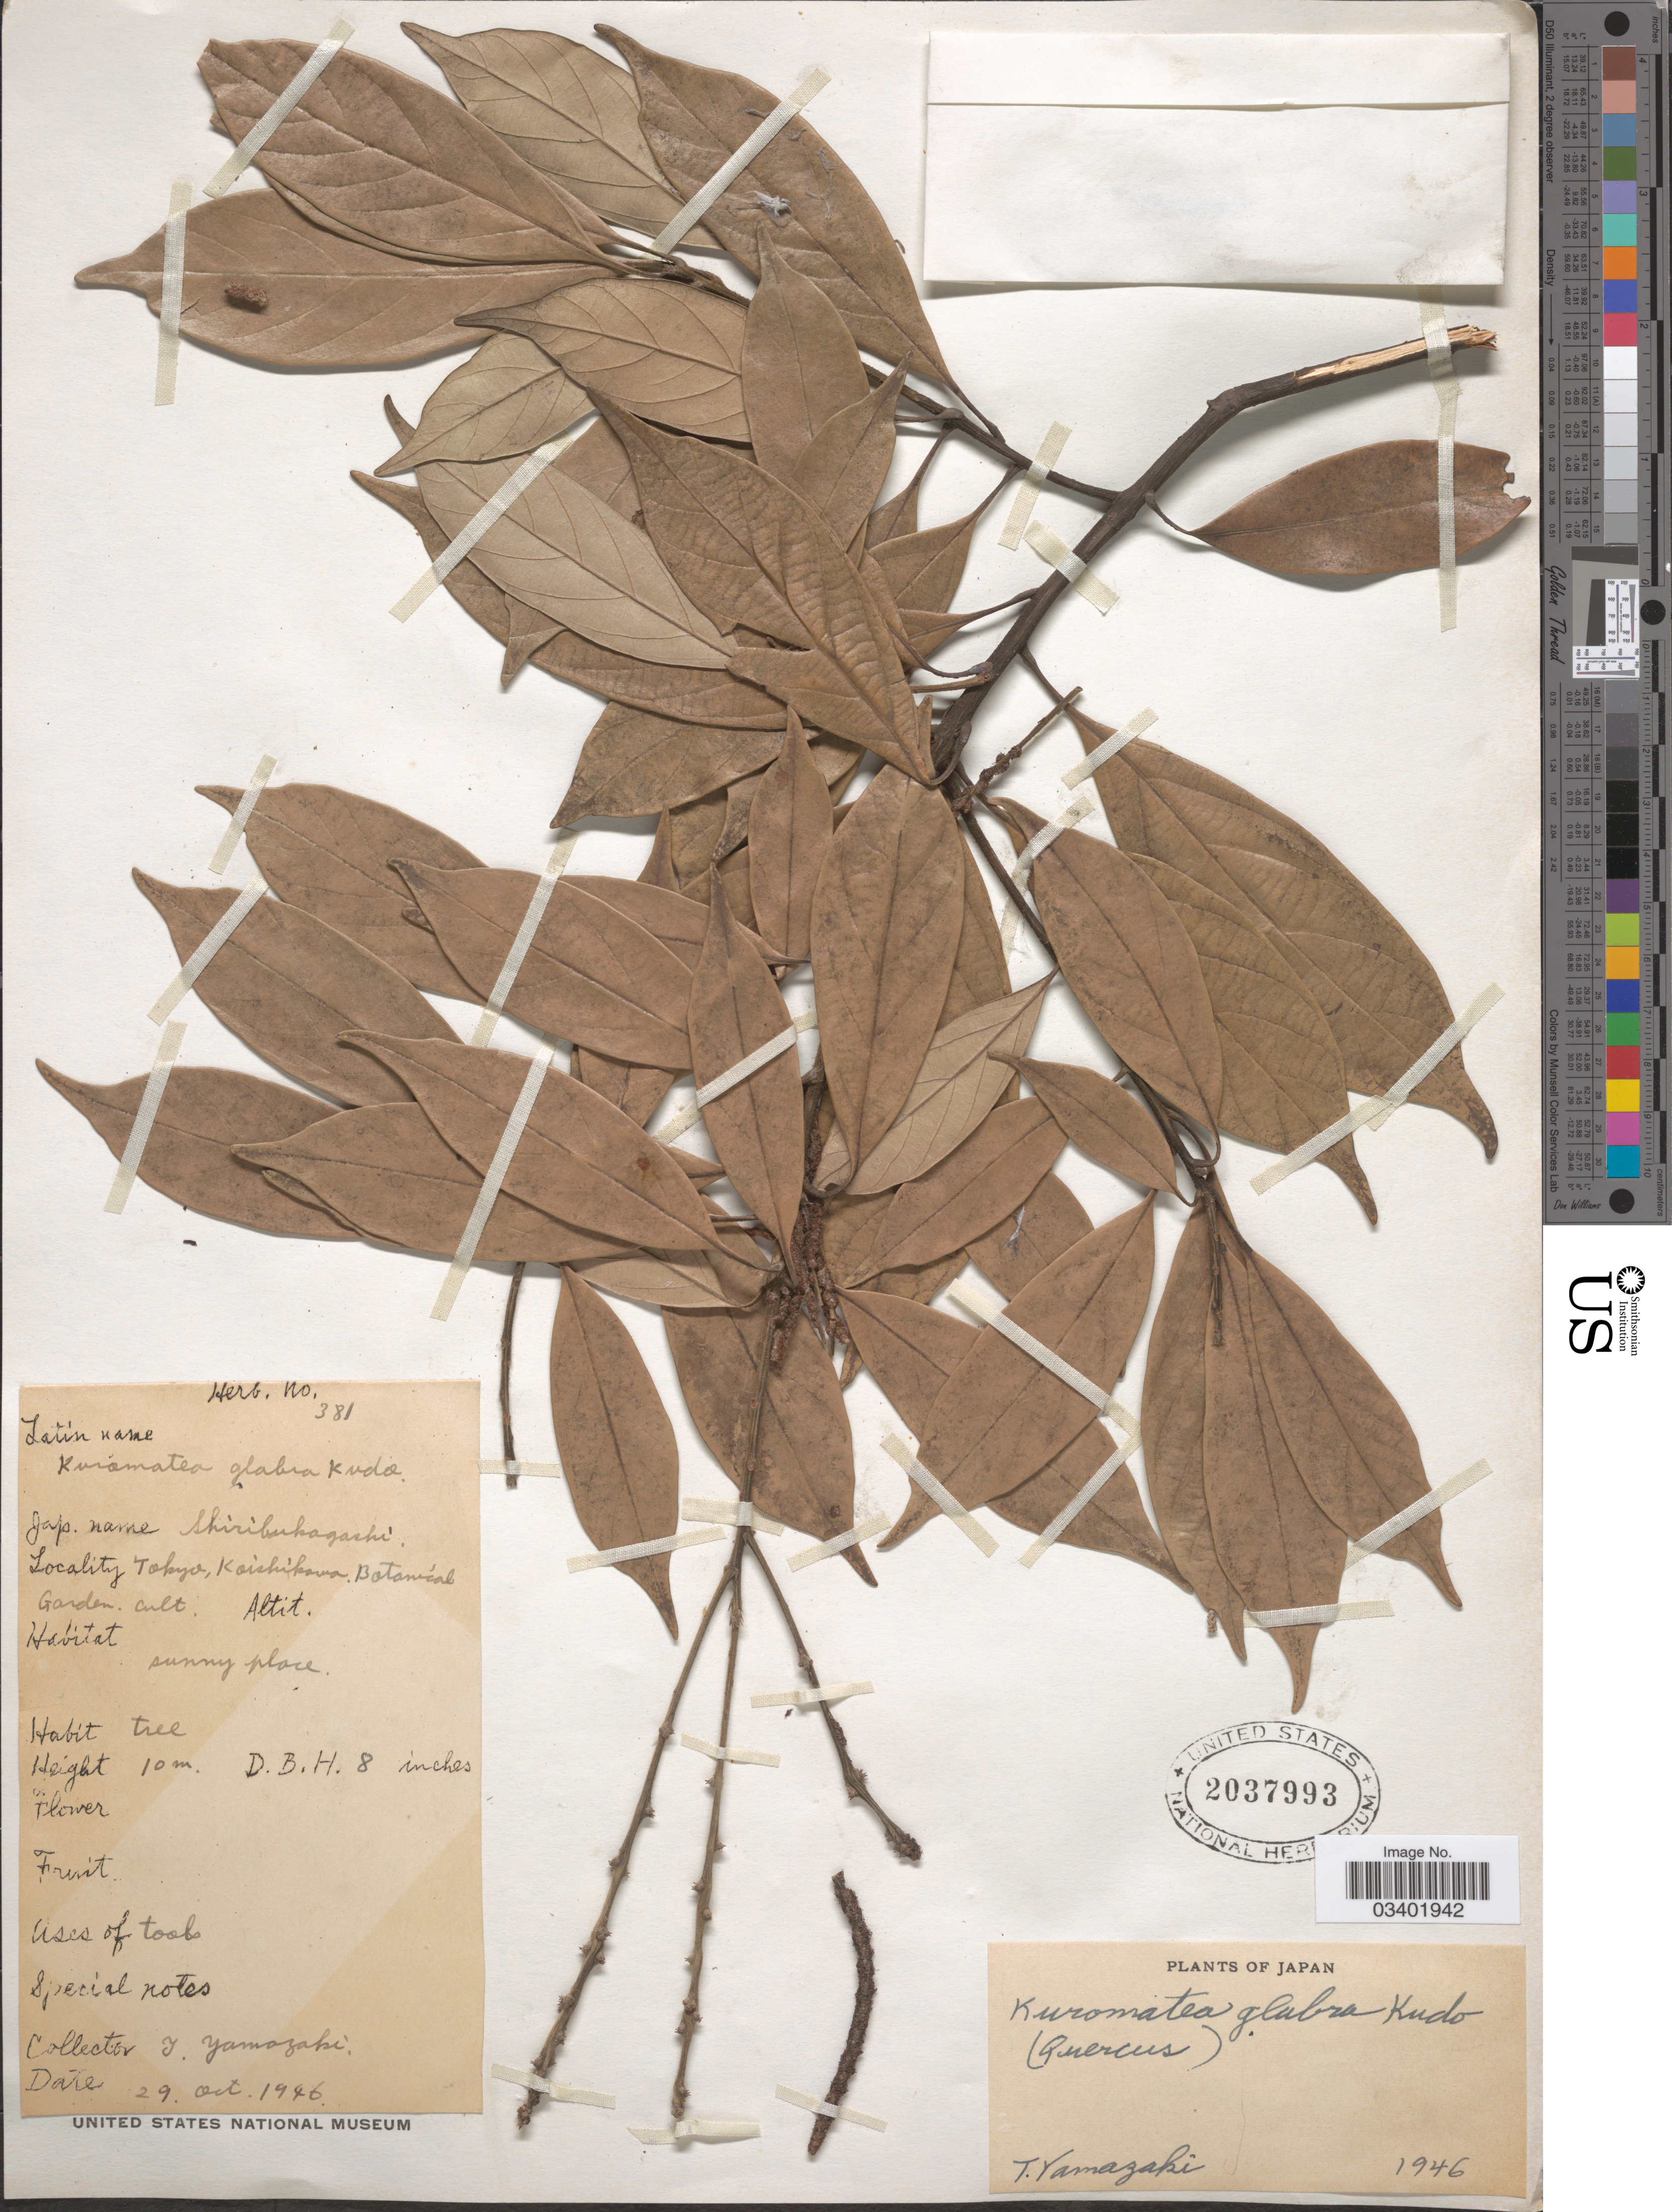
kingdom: Plantae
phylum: Tracheophyta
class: Magnoliopsida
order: Fagales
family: Fagaceae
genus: Lithocarpus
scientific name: Lithocarpus glaber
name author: (Thunb.) Nakai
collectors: T. Yamazaki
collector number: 381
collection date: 1946-10-29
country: Japan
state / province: Tokyo, Federal City of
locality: Tokyo, Koishikawa Botanical Garden.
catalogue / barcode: US 2037993